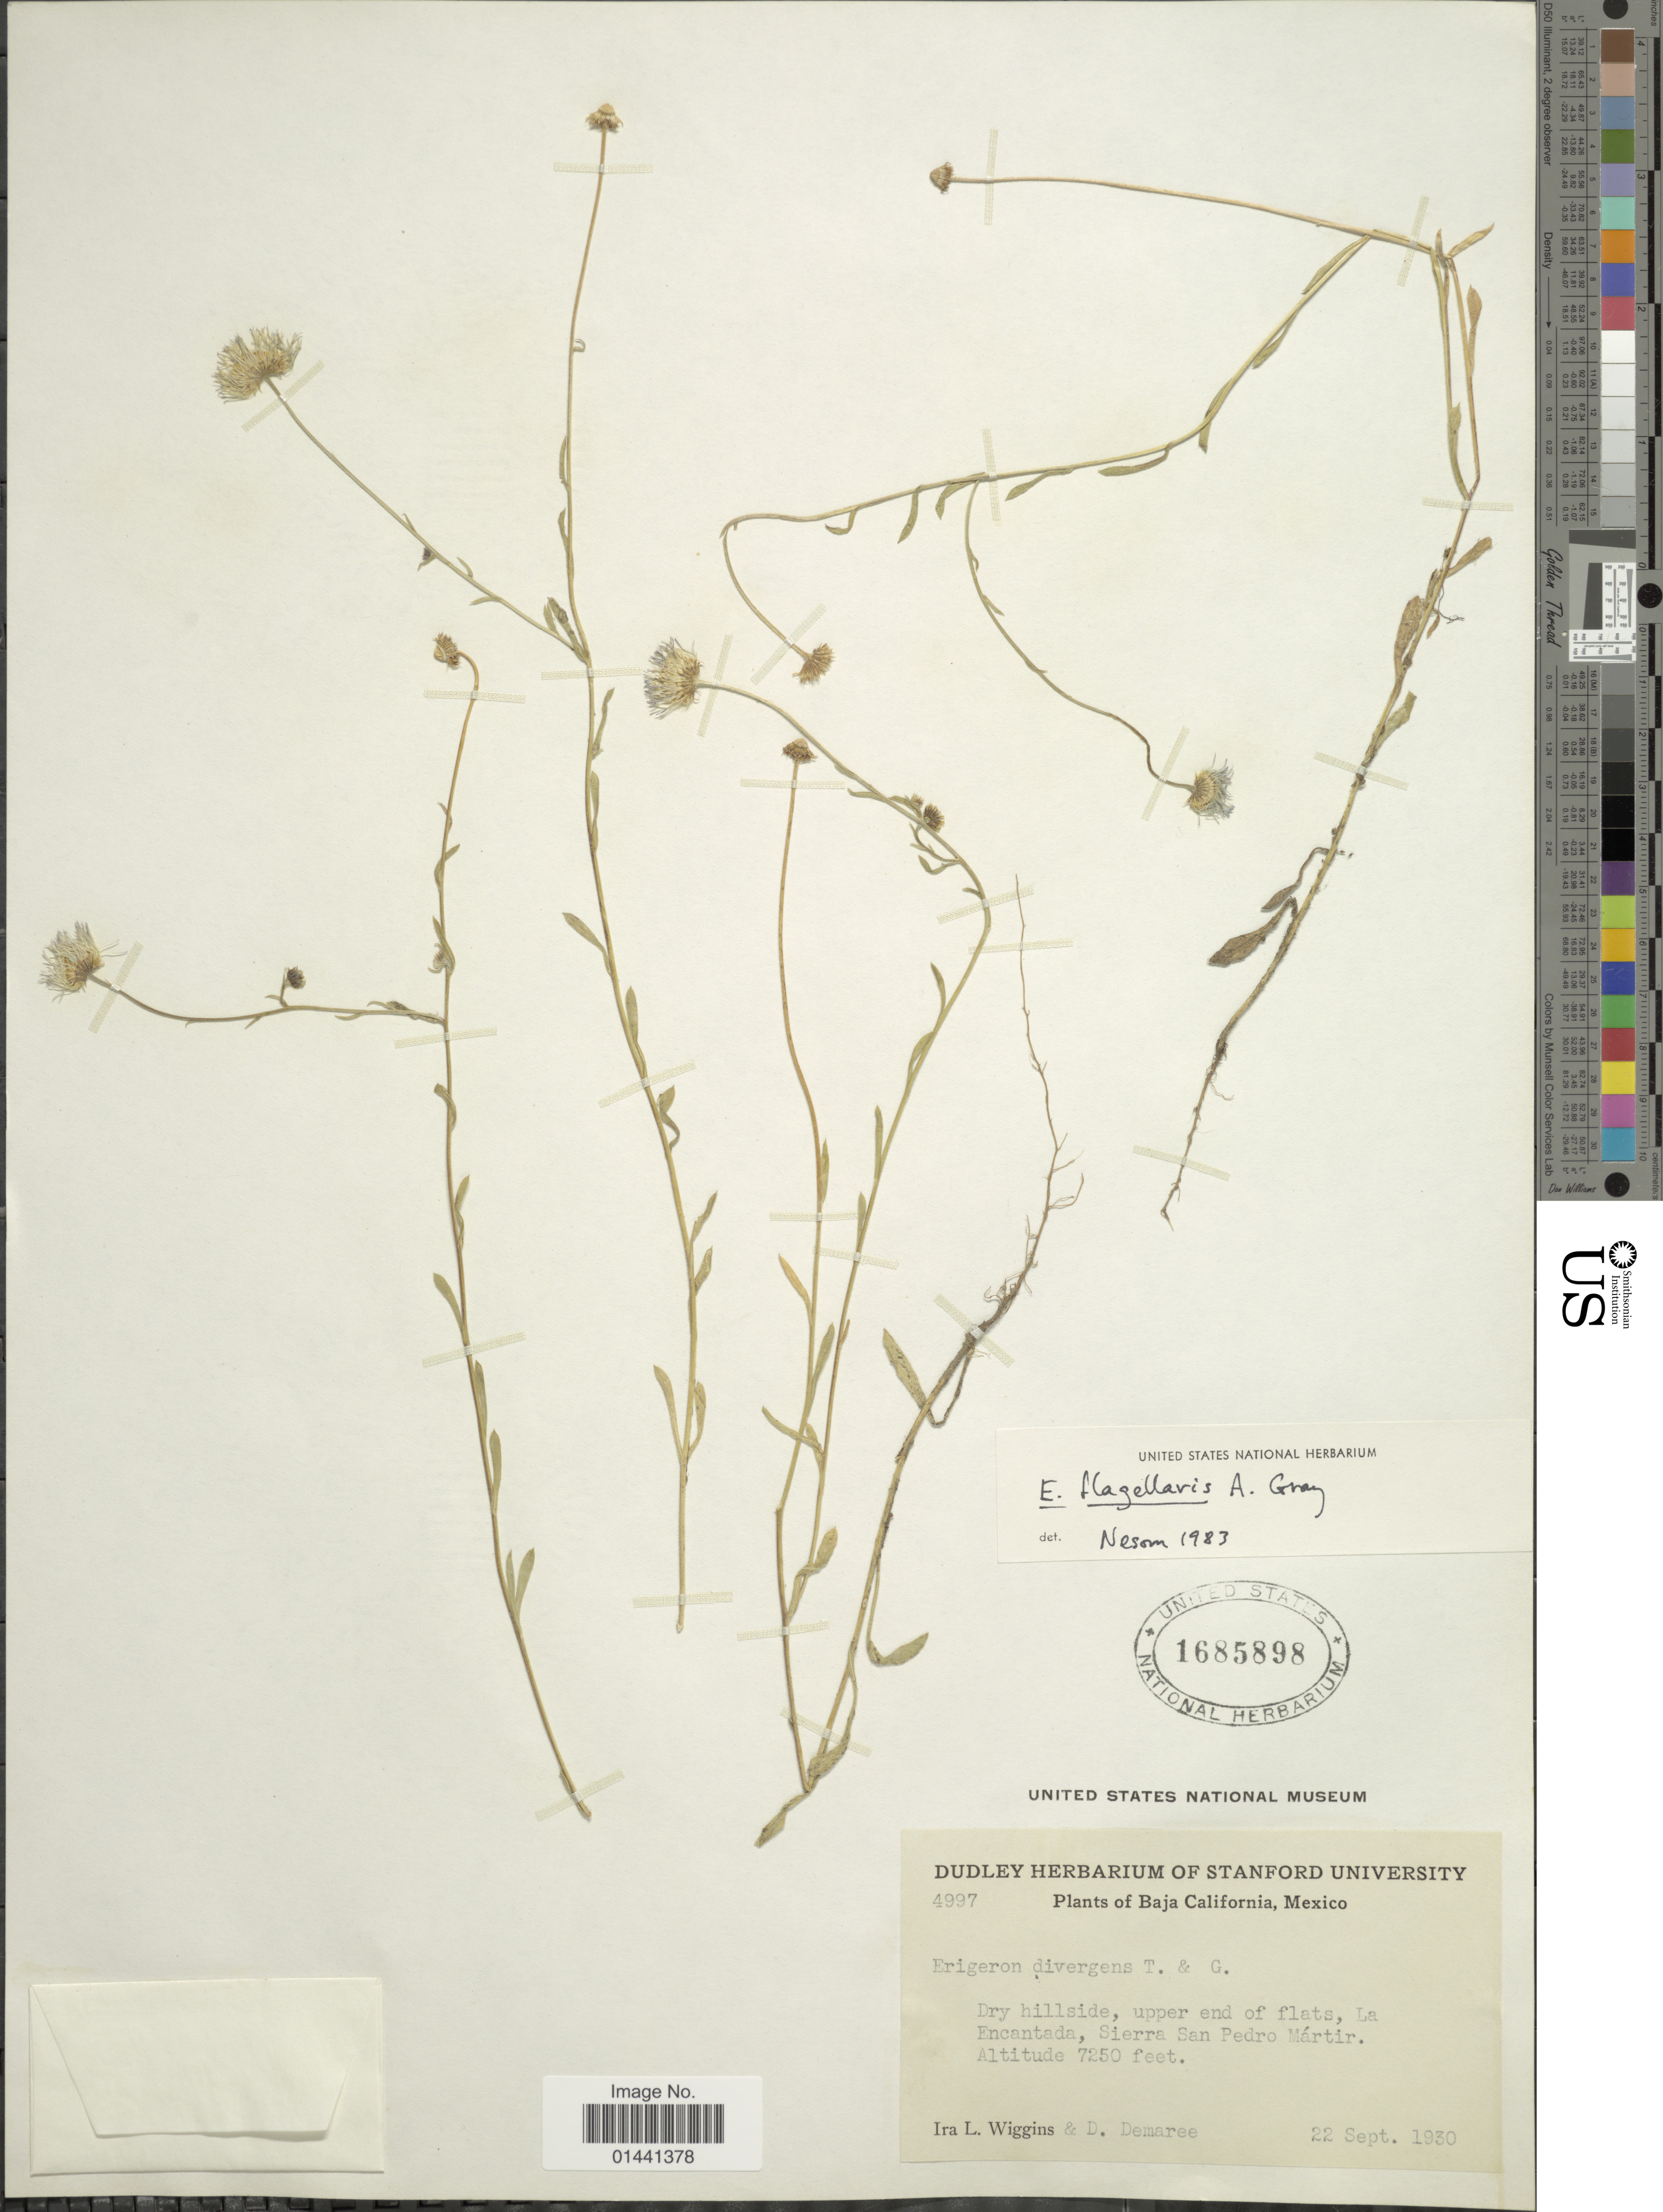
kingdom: Plantae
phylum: Tracheophyta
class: Magnoliopsida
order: Asterales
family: Asteraceae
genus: Erigeron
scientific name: Erigeron flagellaris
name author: A. Gray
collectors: I. L. Wiggins & D. Demaree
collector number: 7997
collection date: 1930-09-22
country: Mexico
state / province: Baja California Sur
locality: Dry hillside, uppeer end of flats, La Encantada, Sierra San Pedro Mártir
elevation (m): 2210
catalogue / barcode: US 1685898